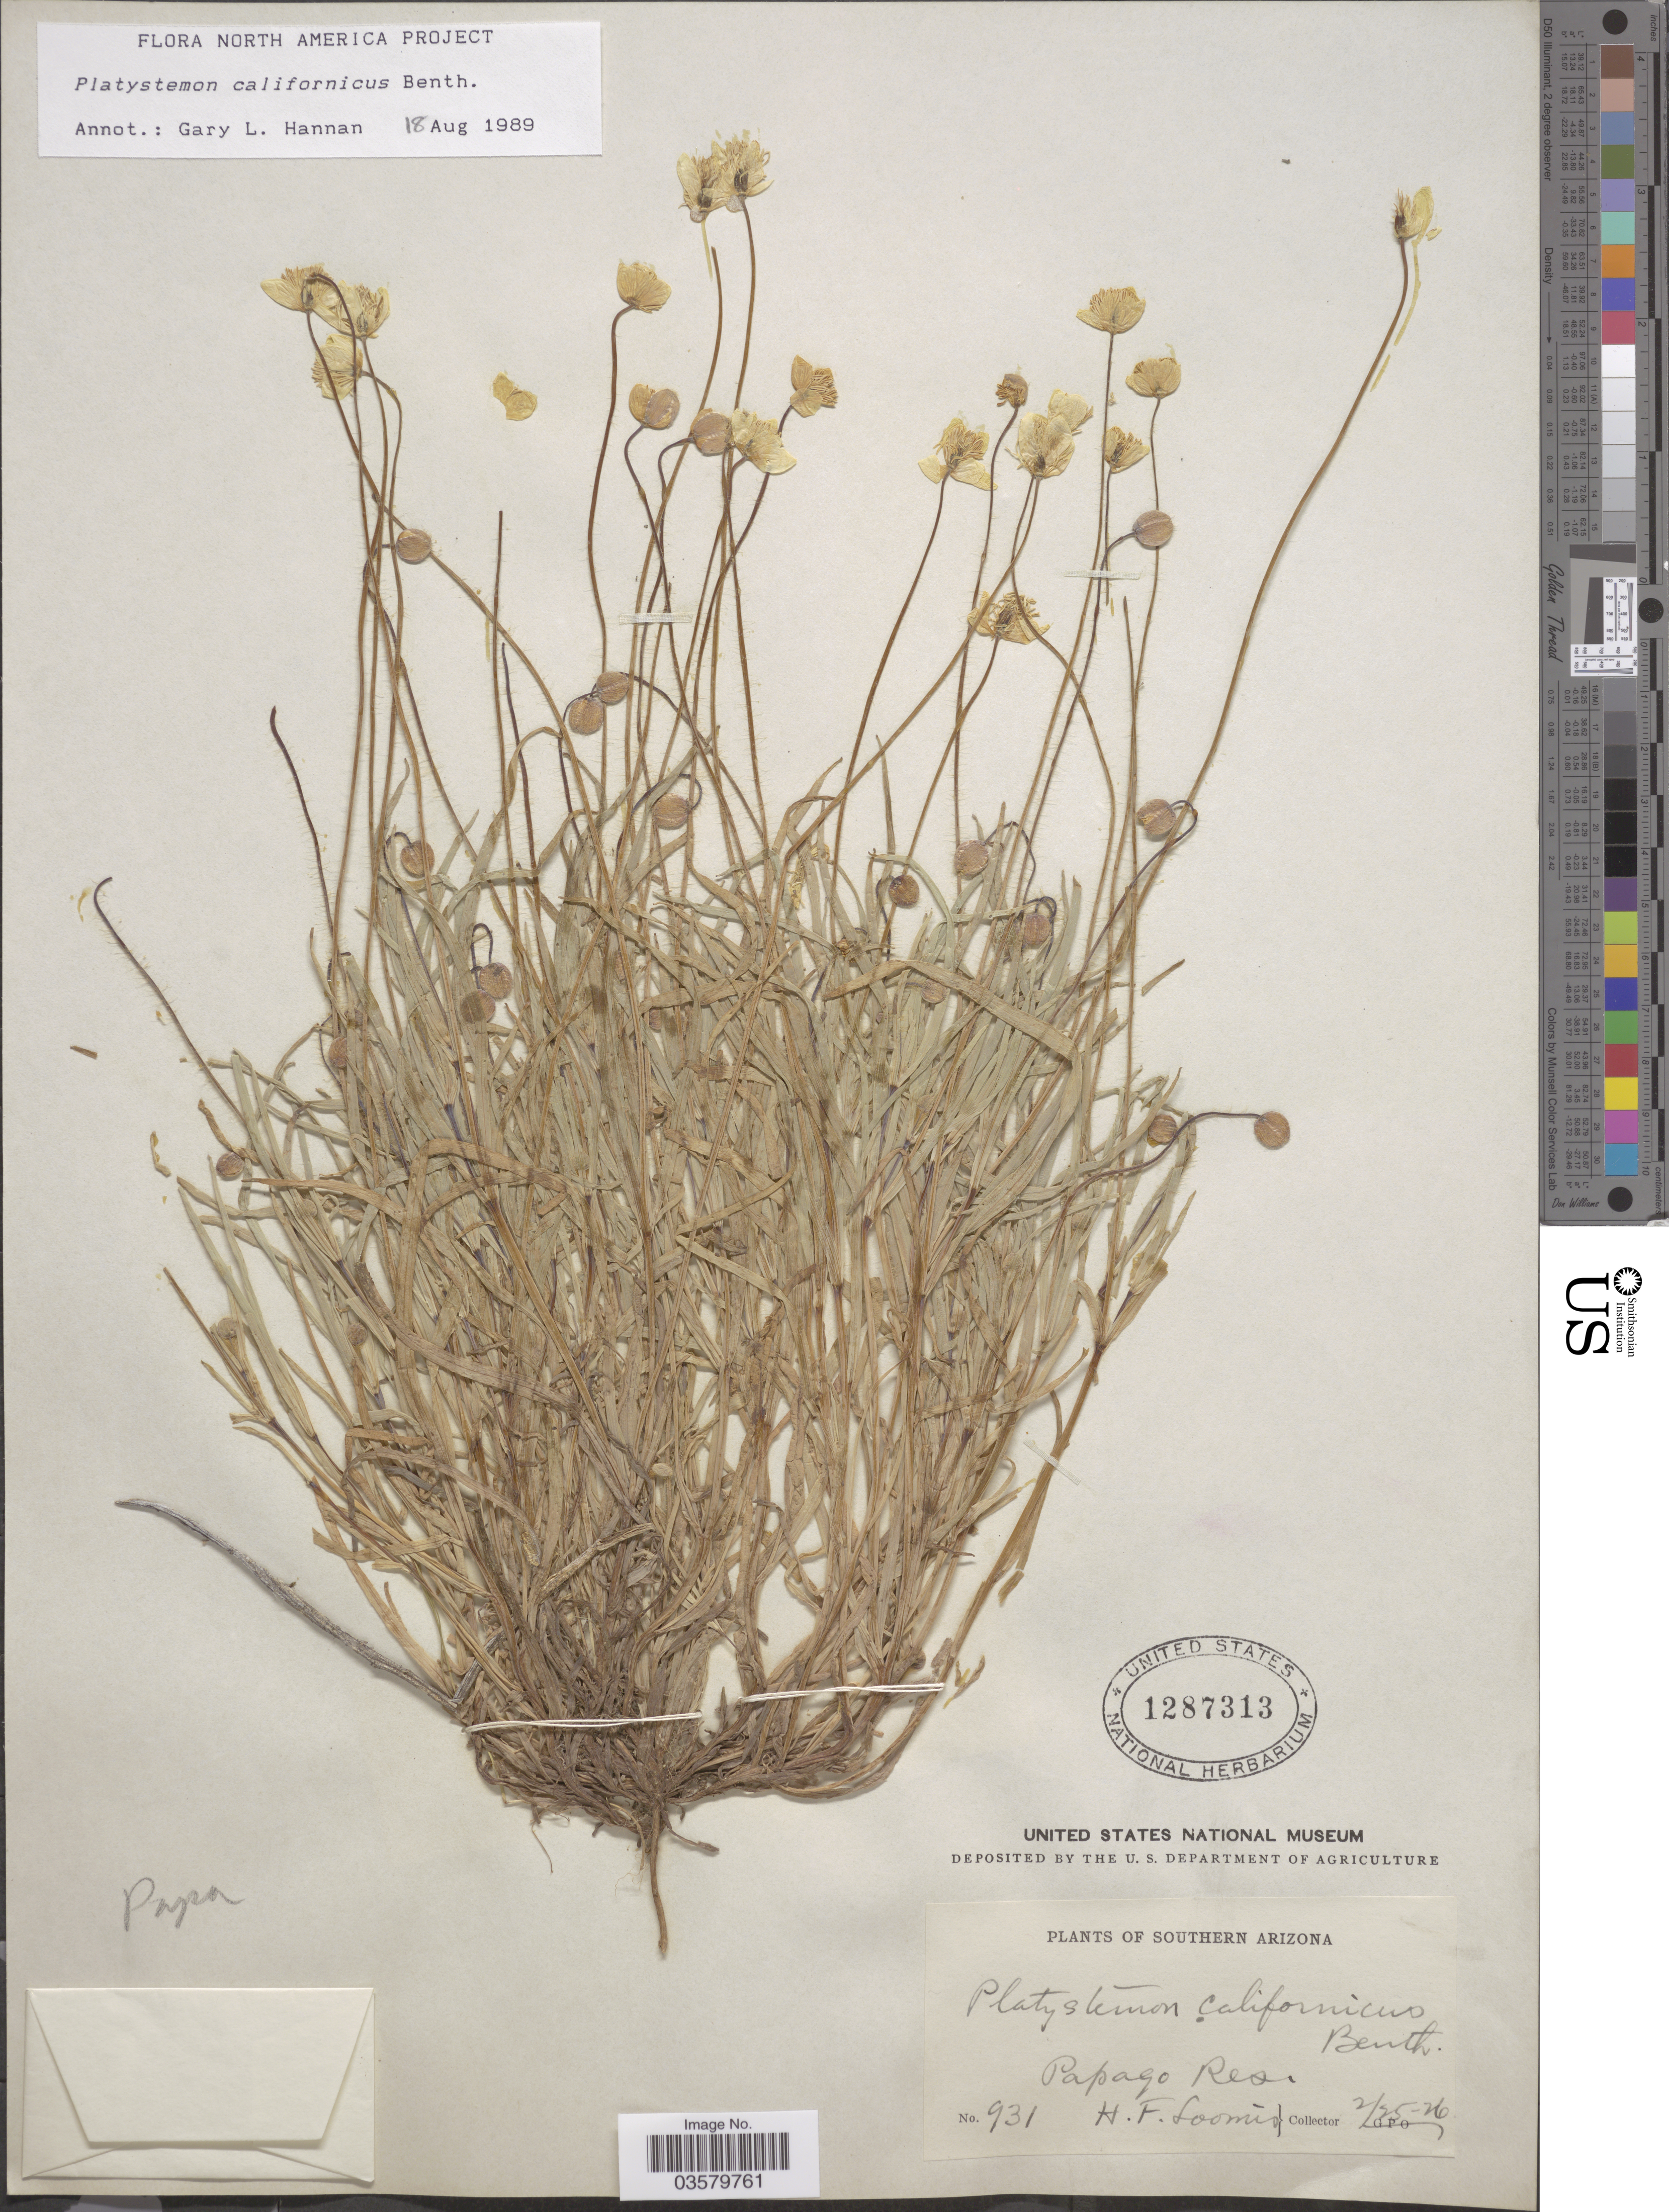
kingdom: Plantae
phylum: Tracheophyta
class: Magnoliopsida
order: Ranunculales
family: Papaveraceae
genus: Platystemon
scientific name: Platystemon californicus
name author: Benth.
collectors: H. F. Loomis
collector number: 931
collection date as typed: Transcribed d/m/y: 25/2/26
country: United States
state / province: Arizona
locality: Southern Arizona. Papago Res.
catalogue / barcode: US 1287313